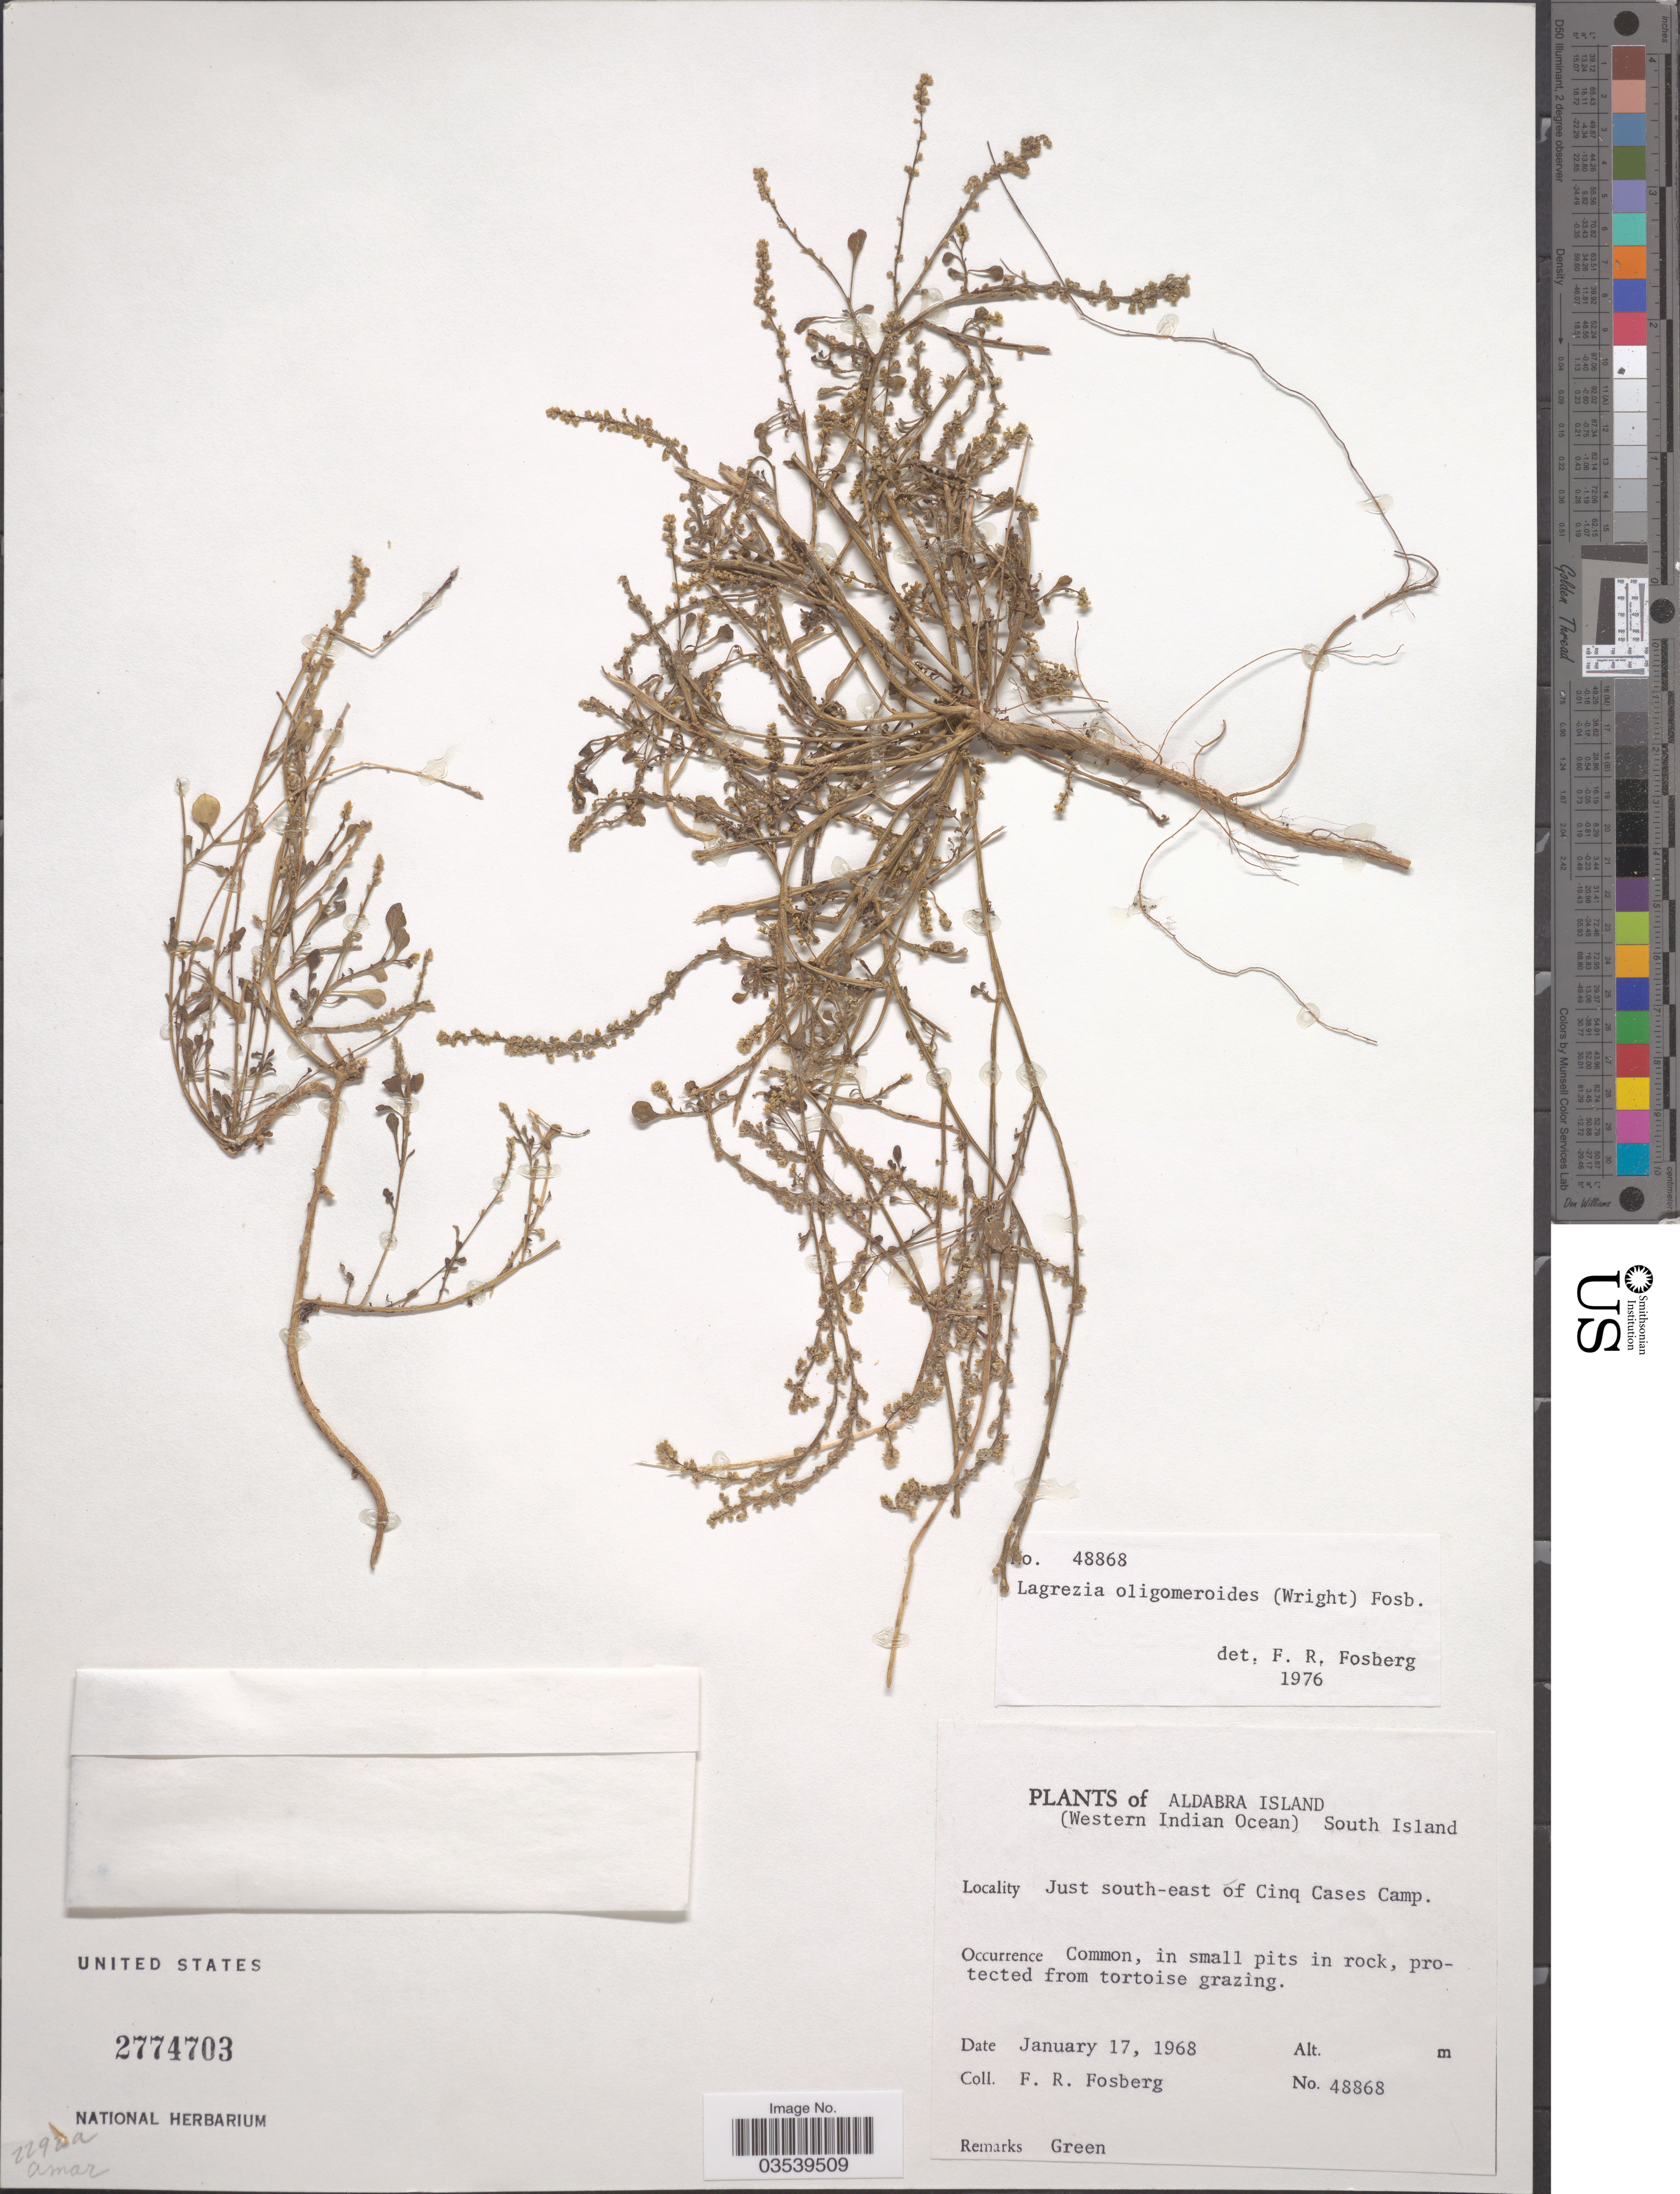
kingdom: Plantae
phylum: Tracheophyta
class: Magnoliopsida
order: Caryophyllales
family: Amaranthaceae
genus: Lagrezia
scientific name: Lagrezia oligomeroides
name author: (C.H. Wright) Fosberg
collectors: F. R. Fosberg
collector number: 48868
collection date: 1968-01-17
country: Seychelles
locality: Aldabra Island (Western Indian Ocean). South Island. Just south-east of Cinq Cases Camp.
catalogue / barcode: US 2774703